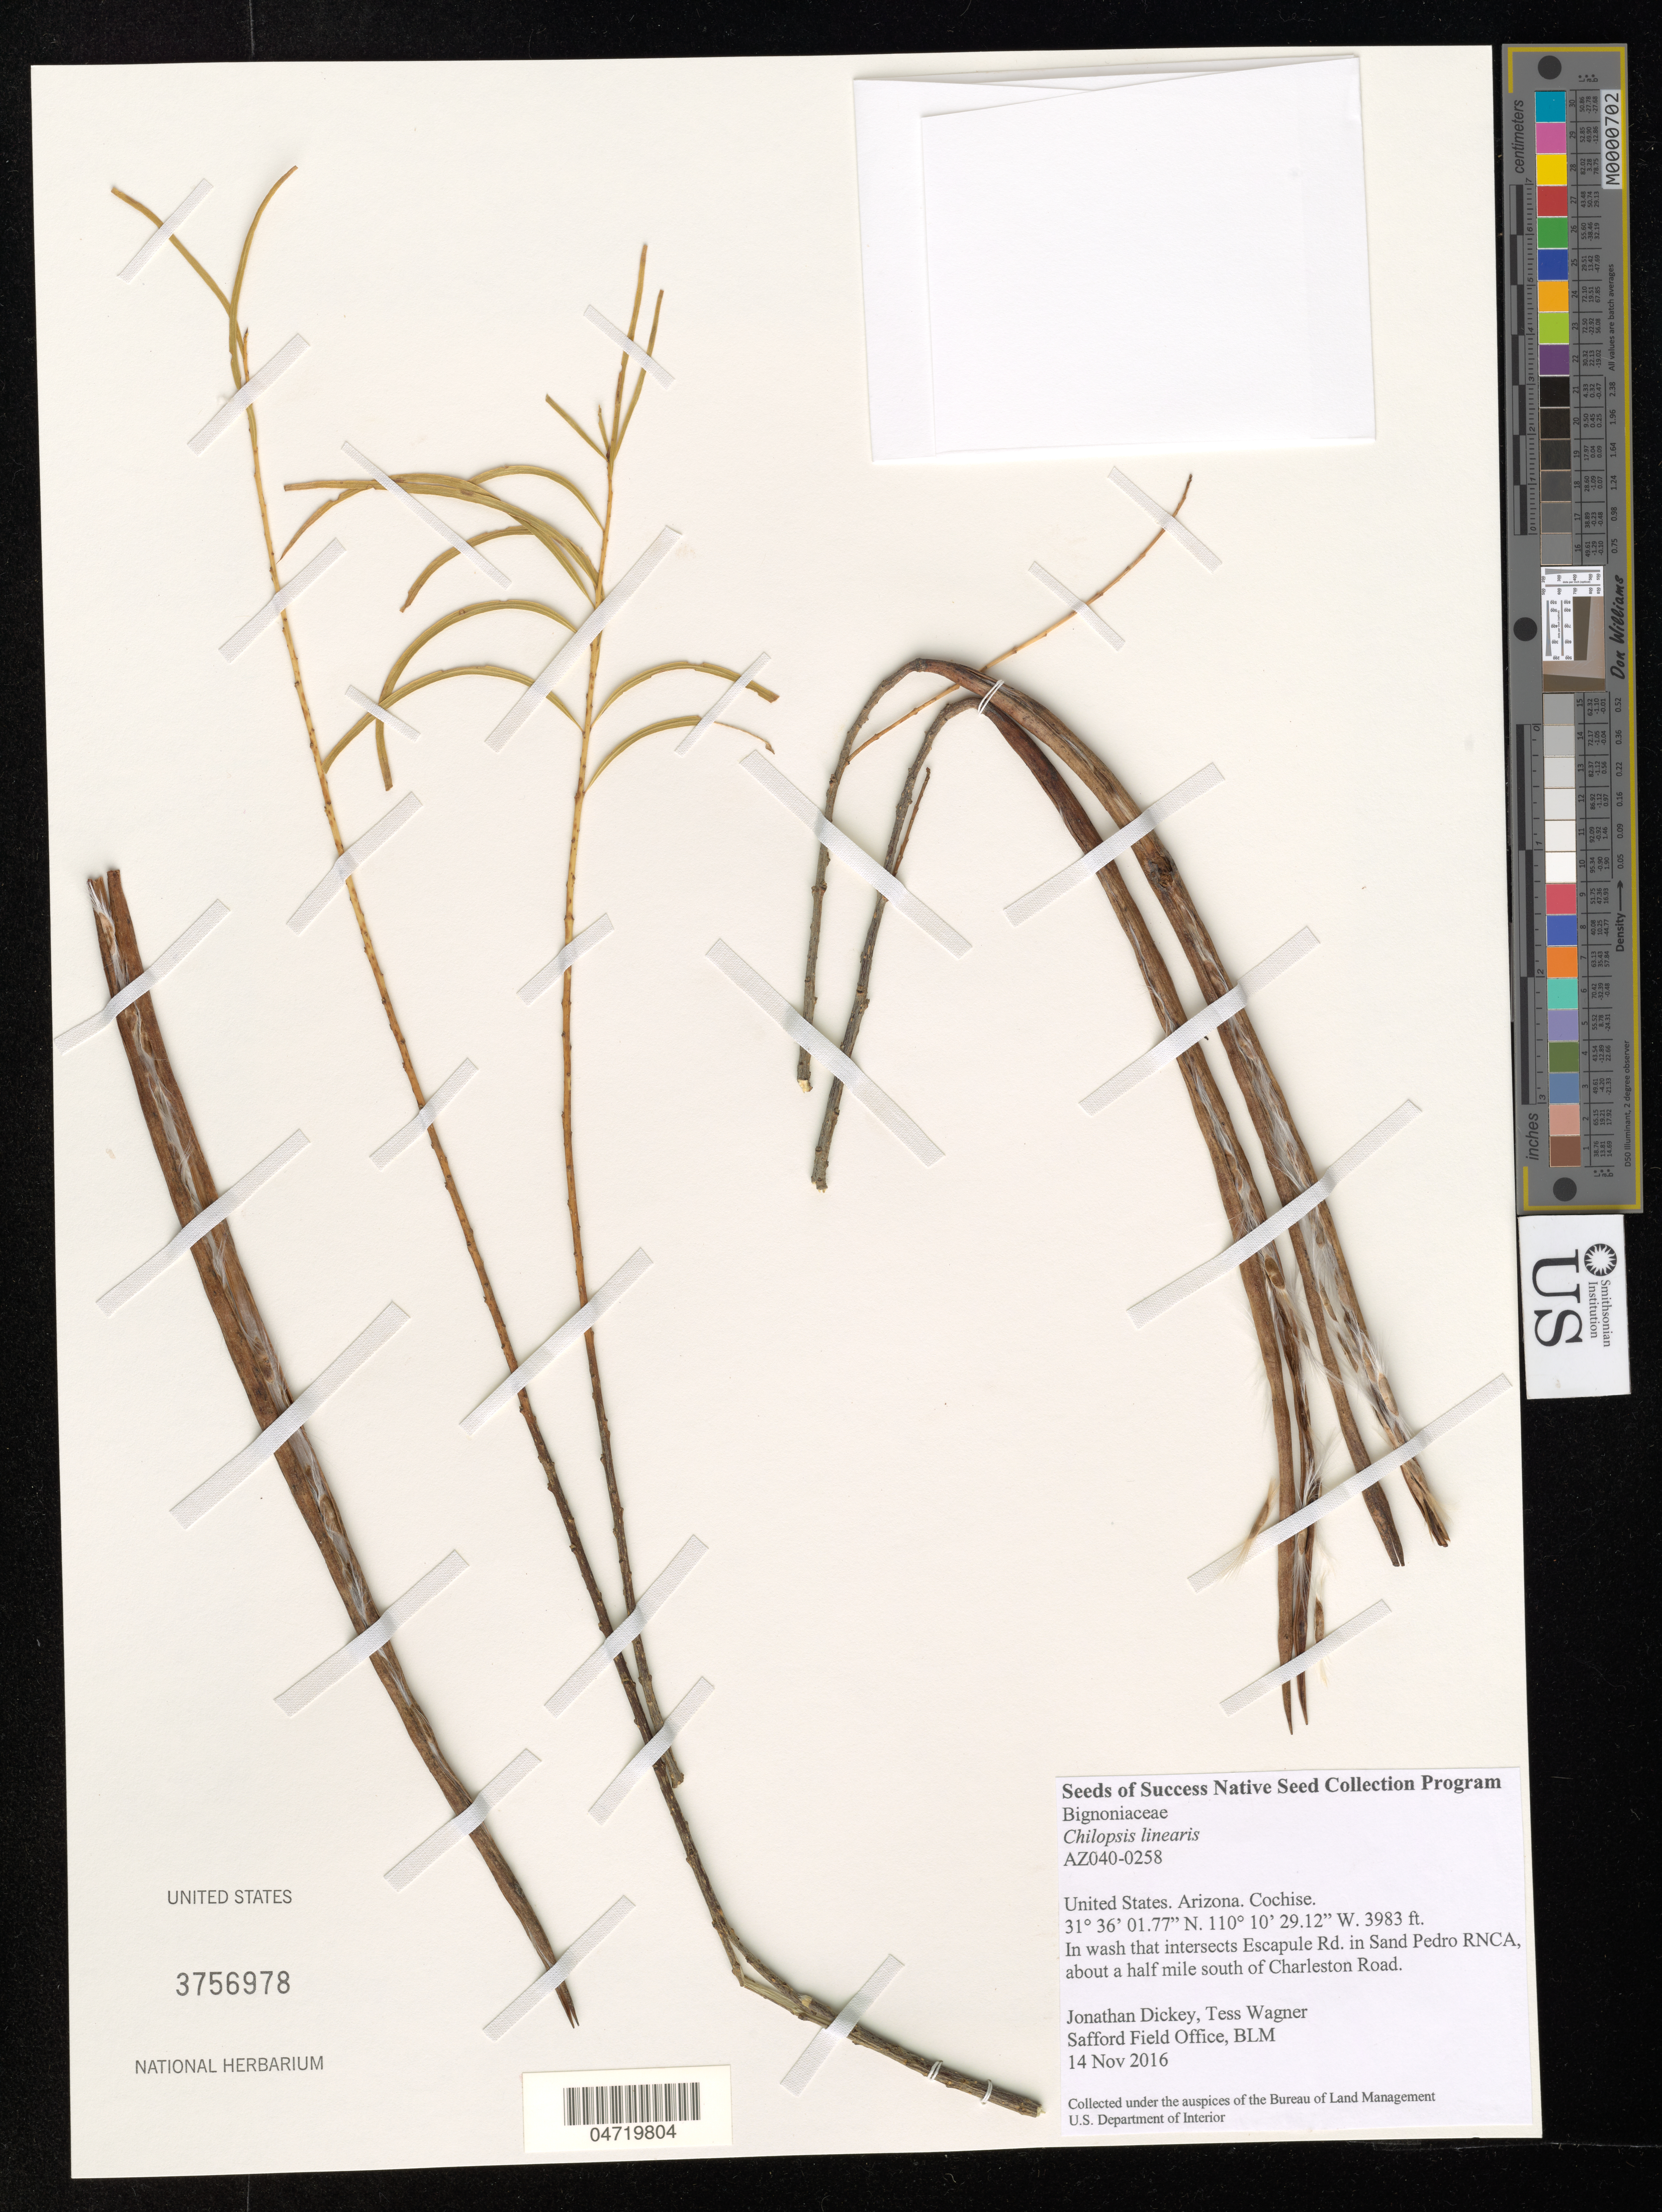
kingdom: Plantae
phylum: Tracheophyta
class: Magnoliopsida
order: Lamiales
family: Bignoniaceae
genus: Chilopsis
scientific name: Chilopsis linearis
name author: (Cav.) Sweet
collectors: J. Dickey & T. Wagner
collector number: AZ040-0258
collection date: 2016-11-14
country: United States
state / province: Arizona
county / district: Cochise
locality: In wash that intersects Escapule Rd in Sand (sic) Pedro RNCA, about a half mile south of Charleston Rd.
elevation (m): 1214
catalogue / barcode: US 3756978